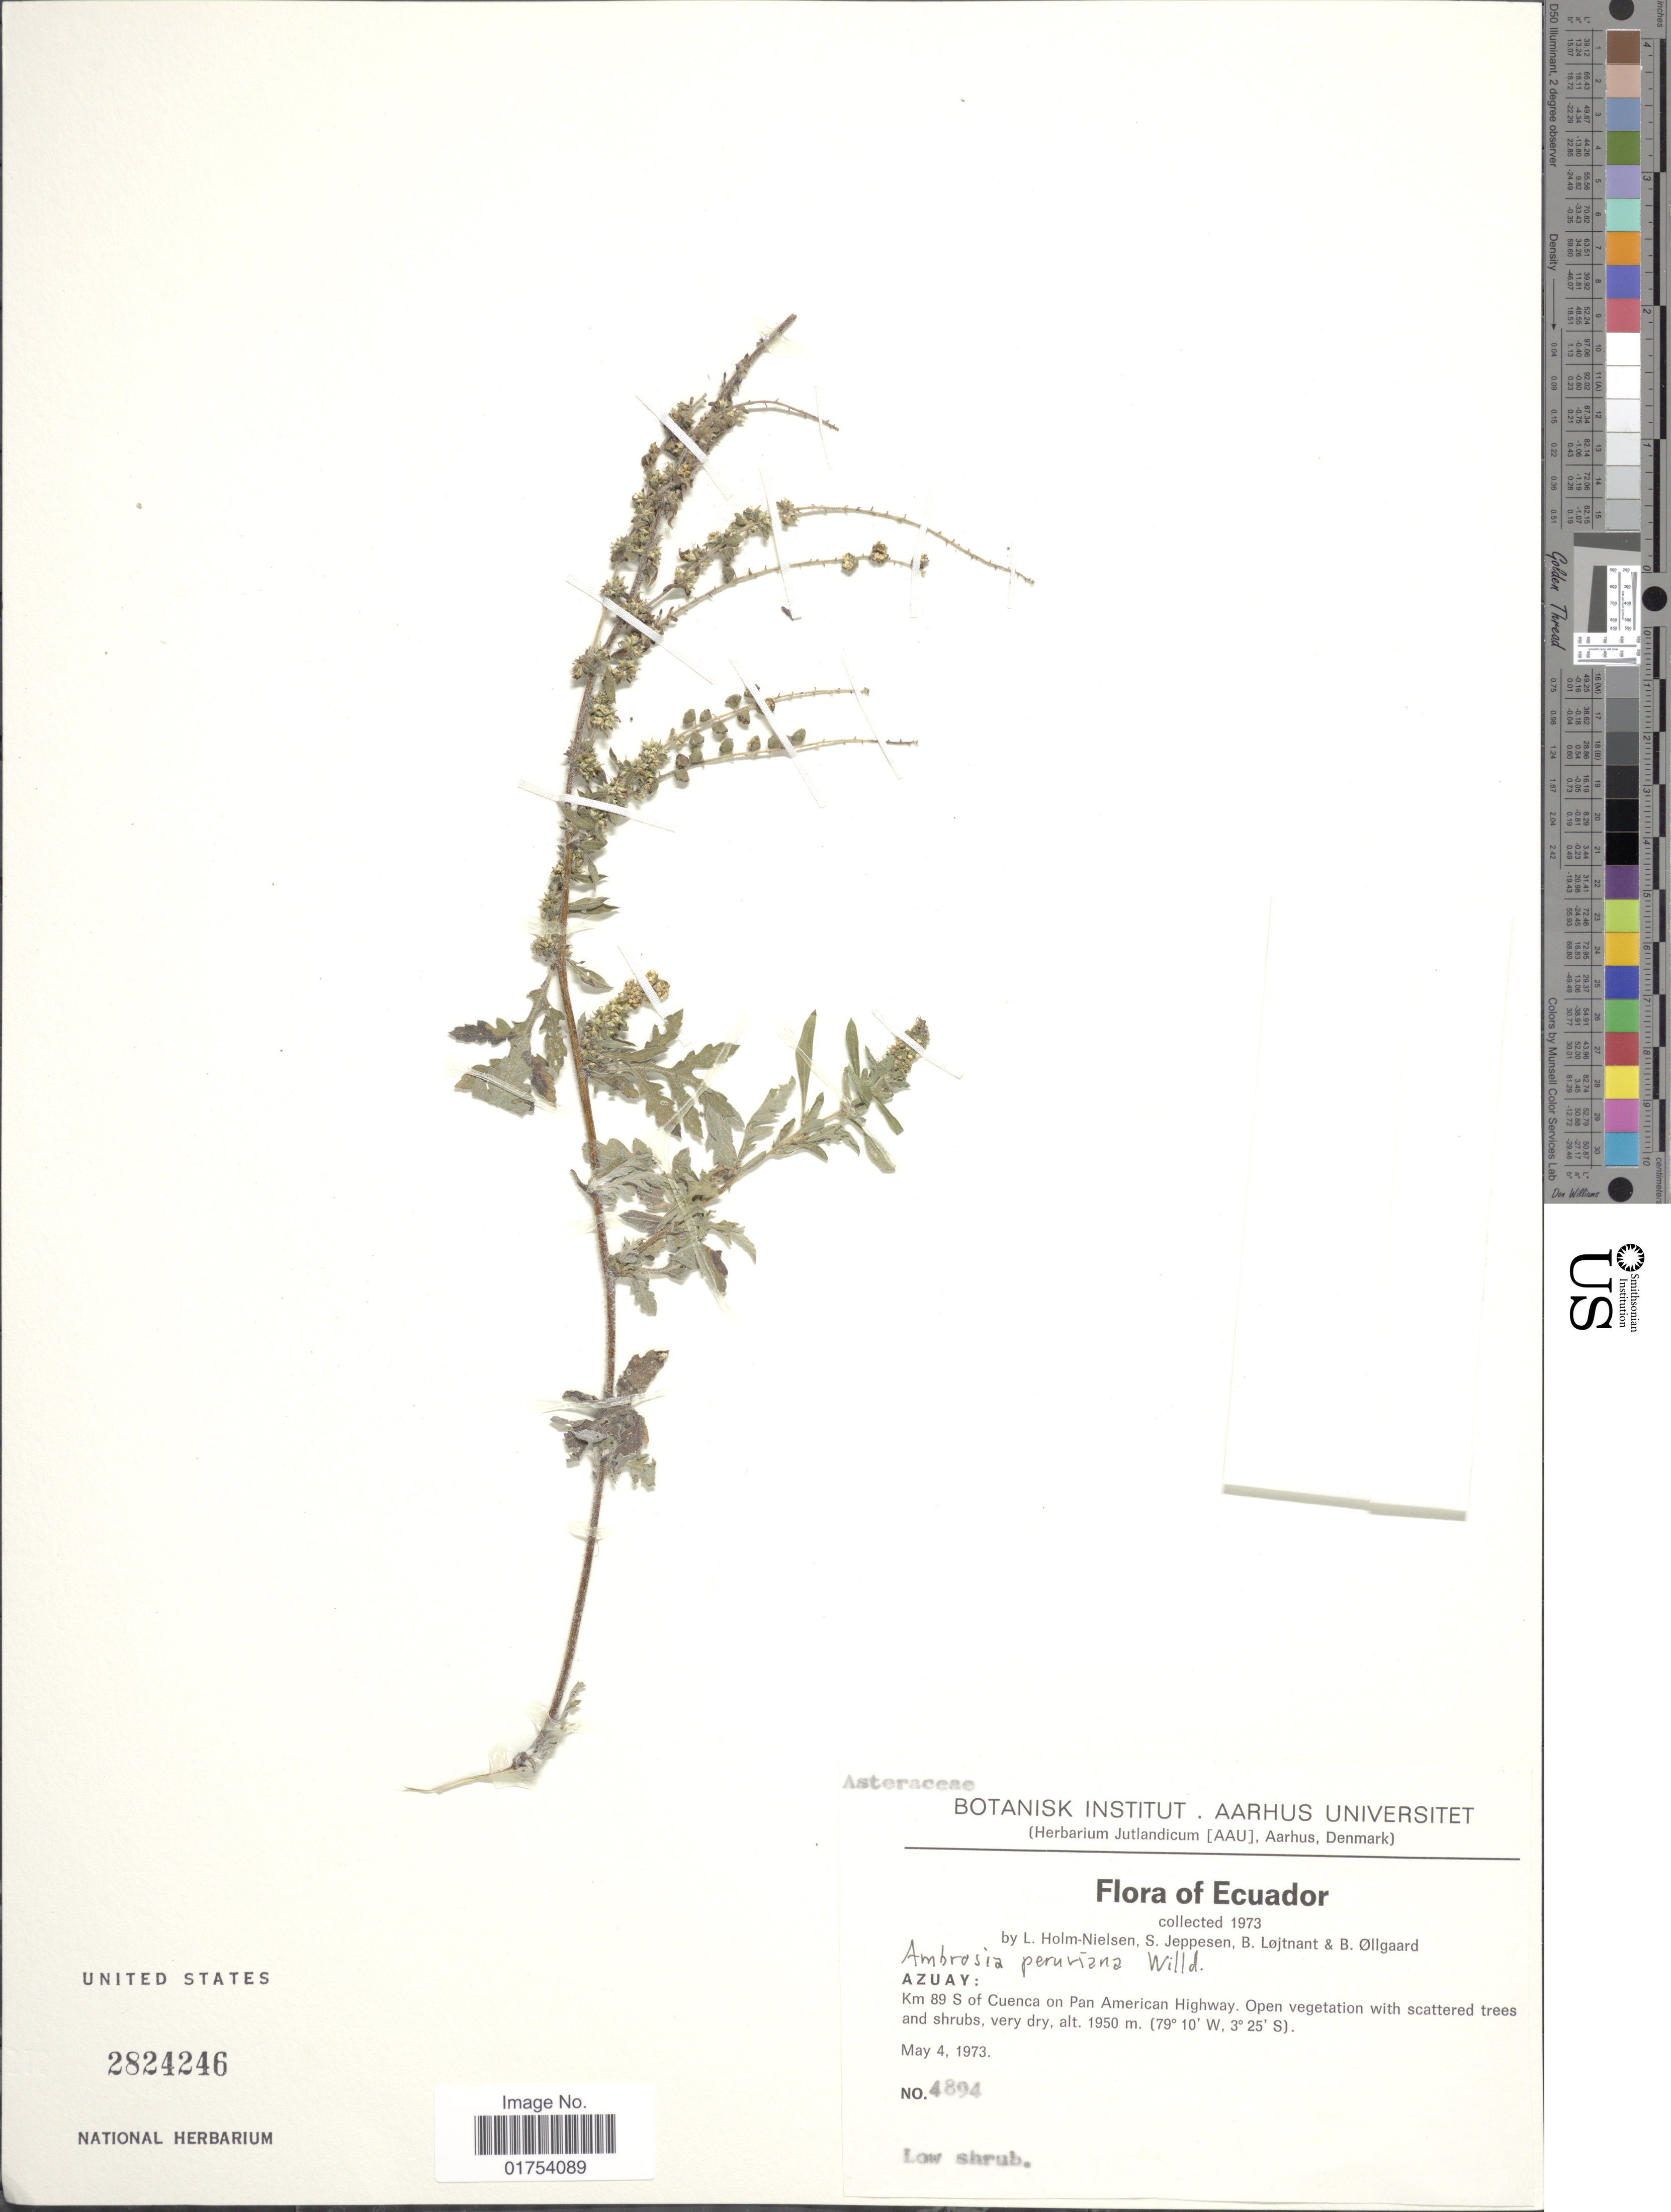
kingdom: Plantae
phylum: Tracheophyta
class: Magnoliopsida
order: Asterales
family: Asteraceae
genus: Ambrosia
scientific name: Ambrosia peruviana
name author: Willd.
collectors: L. B. Holm-Nielsen, S. Jeppesen, B. Löjtnant & B. Øllgaard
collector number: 4894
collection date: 1973-05-04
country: Ecuador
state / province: Azuay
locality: Km 89 S of Cuenca on Pan American Highway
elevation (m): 1950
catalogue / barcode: US 2824246